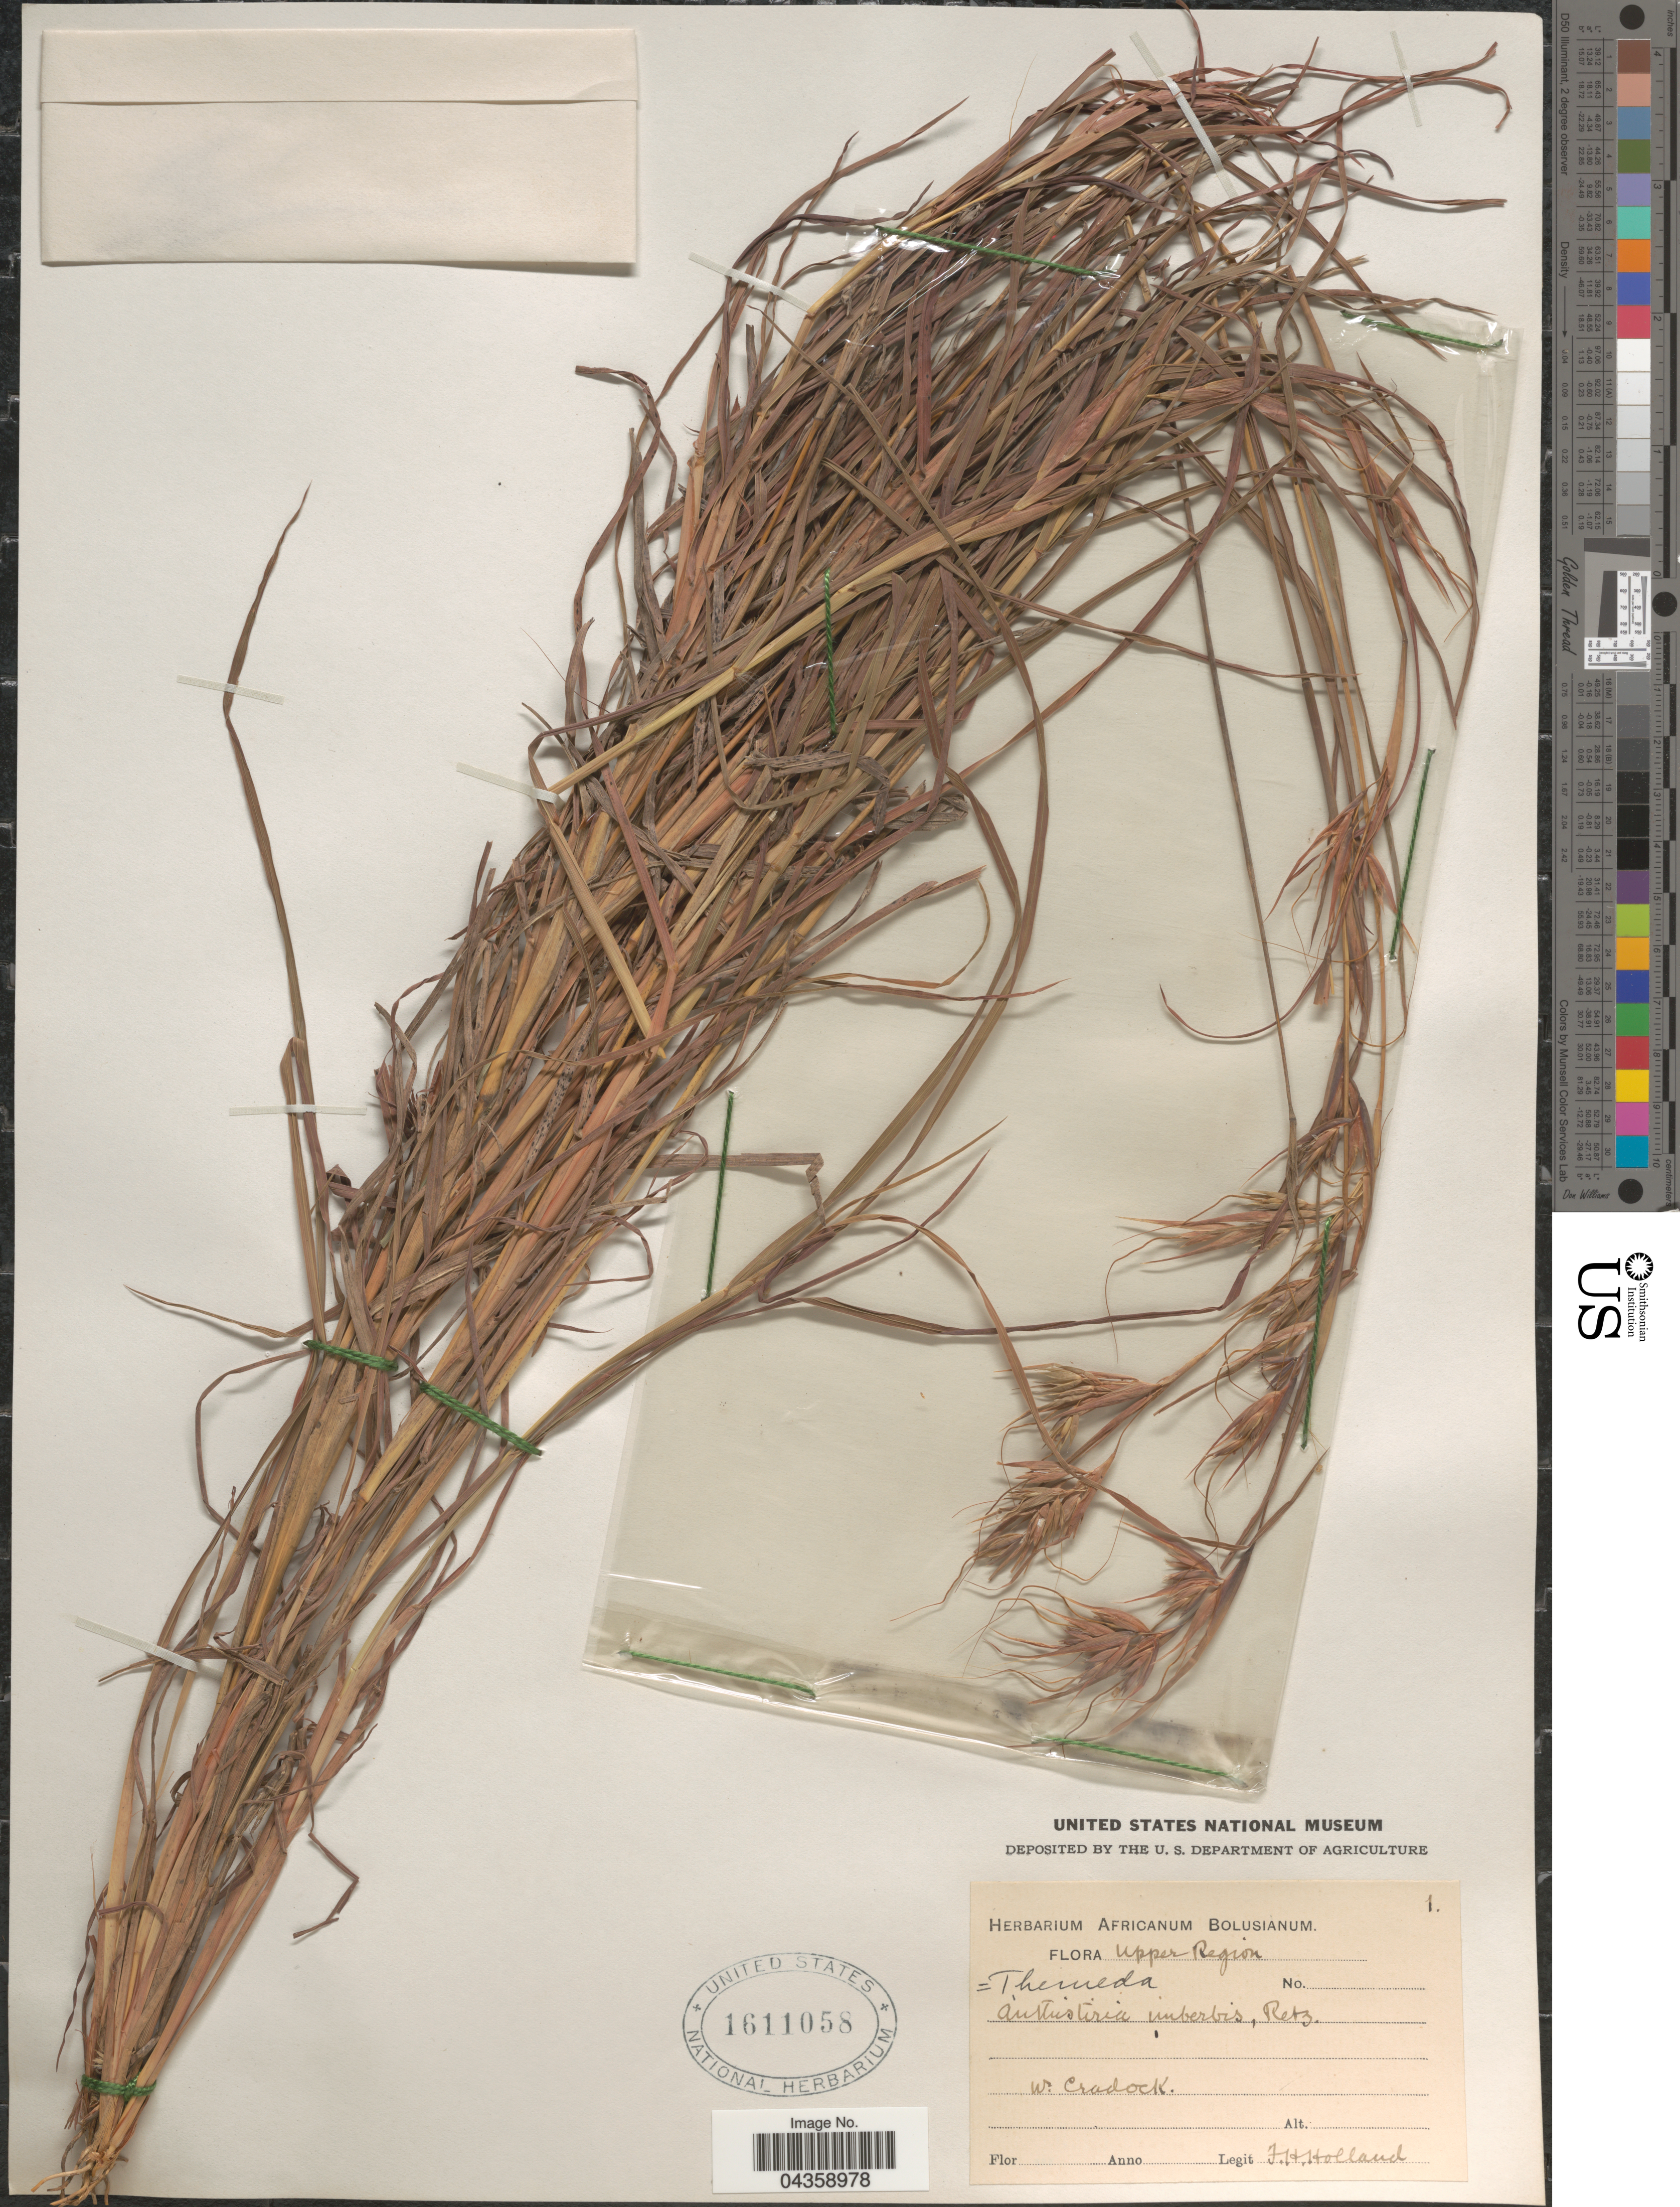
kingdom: Plantae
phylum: Tracheophyta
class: Liliopsida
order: Poales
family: Poaceae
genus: Themeda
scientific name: Themeda triandra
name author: Forssk.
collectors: F. Holland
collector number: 1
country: South Africa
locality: Upper Region. W. Cradock.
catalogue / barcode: US 1611058